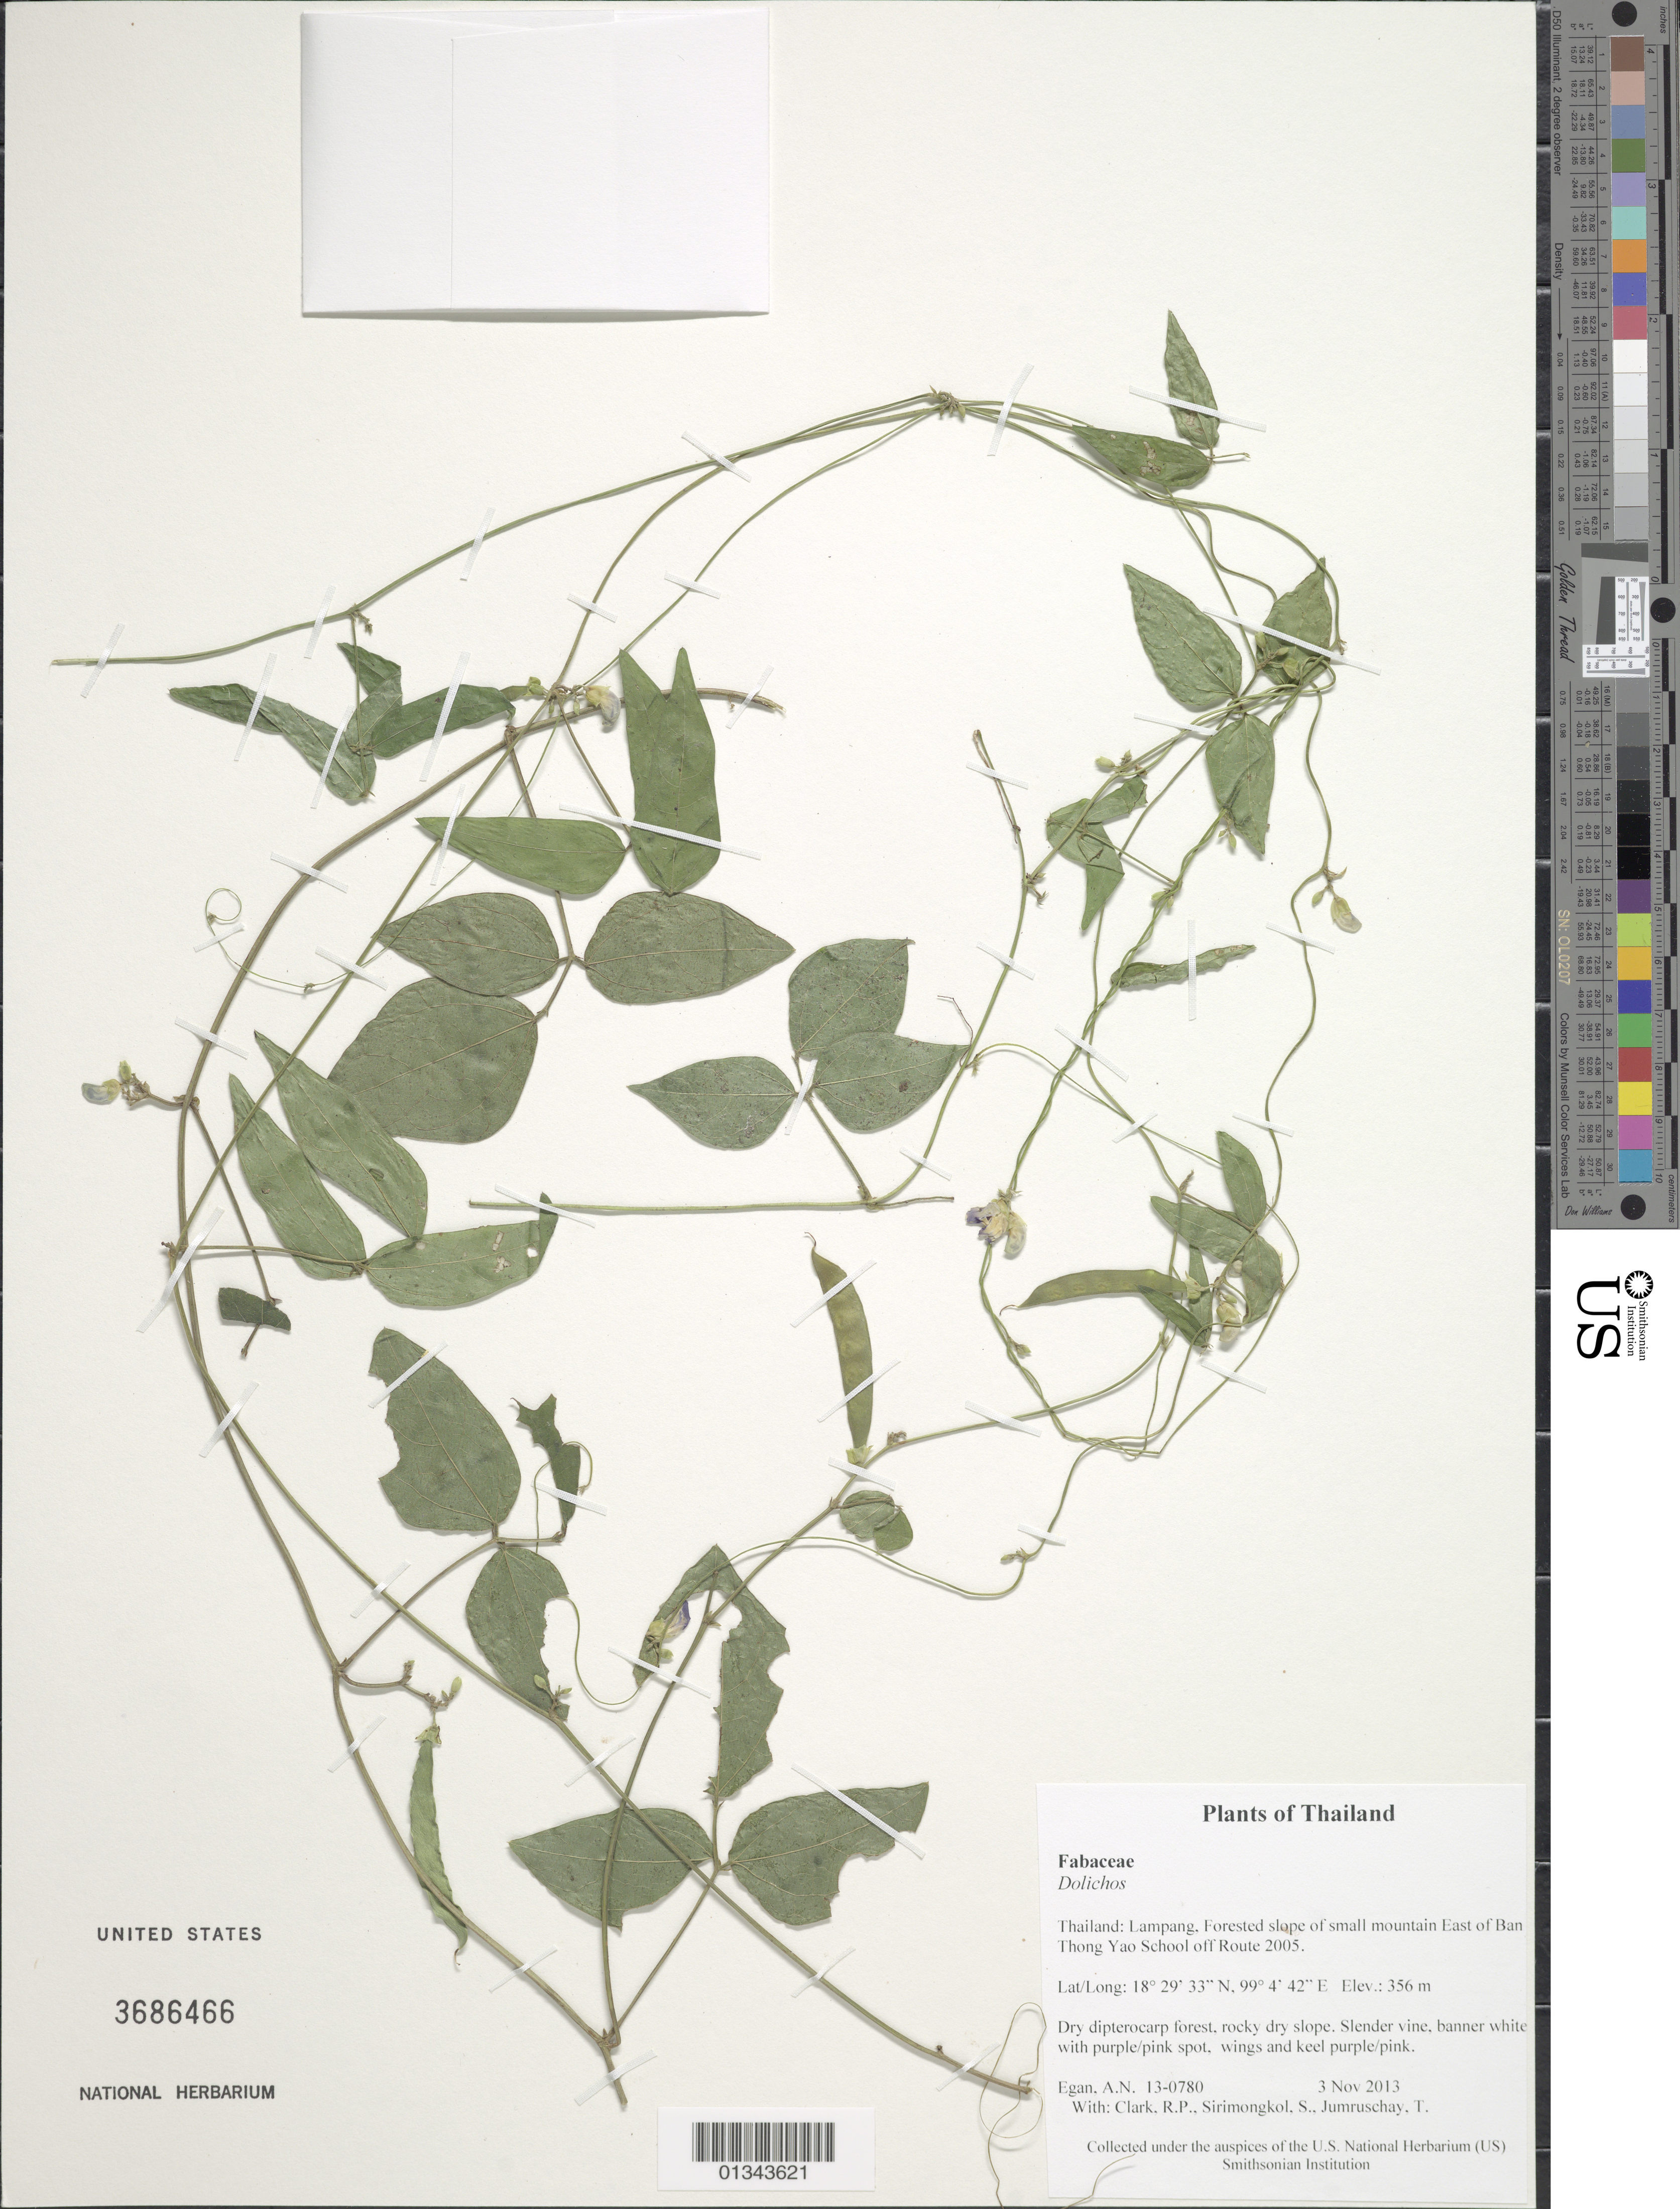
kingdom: Plantae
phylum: Tracheophyta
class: Magnoliopsida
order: Fabales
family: Fabaceae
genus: Dolichos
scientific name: Dolichos sp.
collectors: A. N. Egan, R. P. Clark, S. Sirimongkol & T. Jumruschay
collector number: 13-0780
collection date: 2013-11-03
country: Thailand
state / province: Lampang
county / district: Mueang Lampang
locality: Forested slope of small mountain East of Ban Thong Yao School off Route 2005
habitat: Dry dipterocarp forest, rocky dry slope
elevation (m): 356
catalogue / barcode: US 3686466